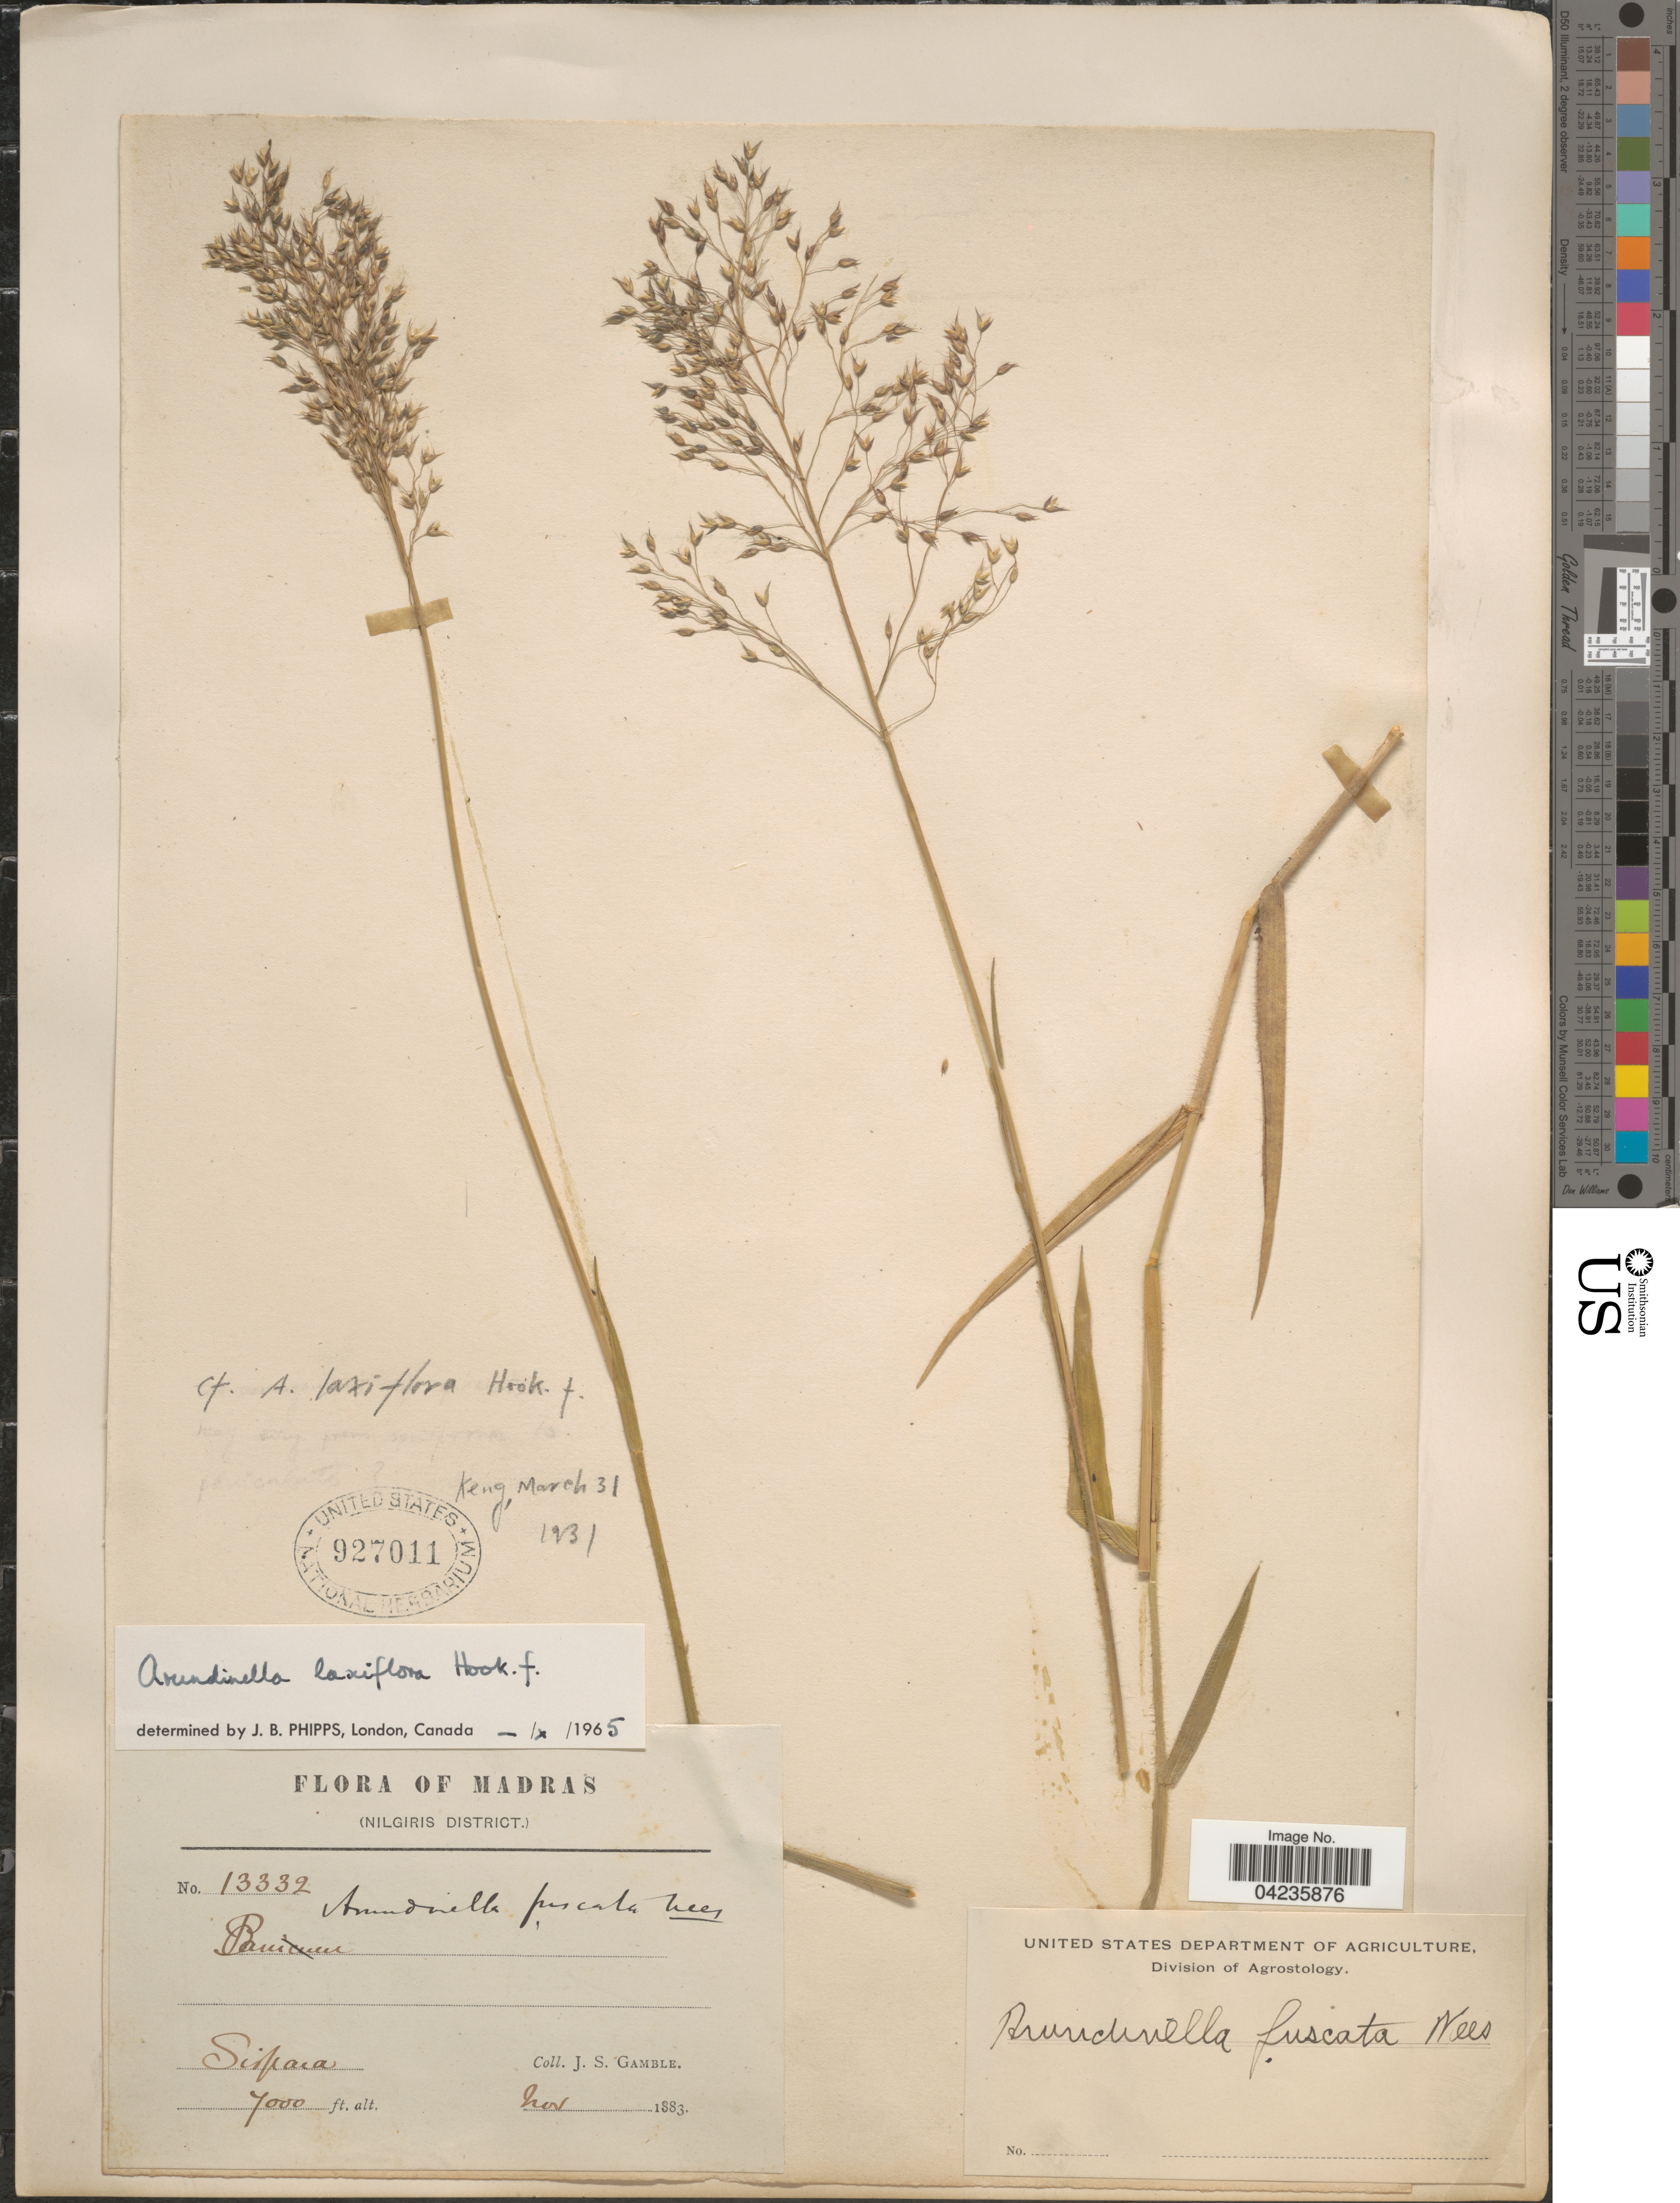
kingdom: Plantae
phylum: Tracheophyta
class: Liliopsida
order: Poales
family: Poaceae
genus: Arundinella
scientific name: Arundinella laxiflora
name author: Hook. f.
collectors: J. S. Gamble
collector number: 13332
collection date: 1883-11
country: India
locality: Madras (Nilgiris District.). Sispara.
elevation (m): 2134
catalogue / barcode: US 927011